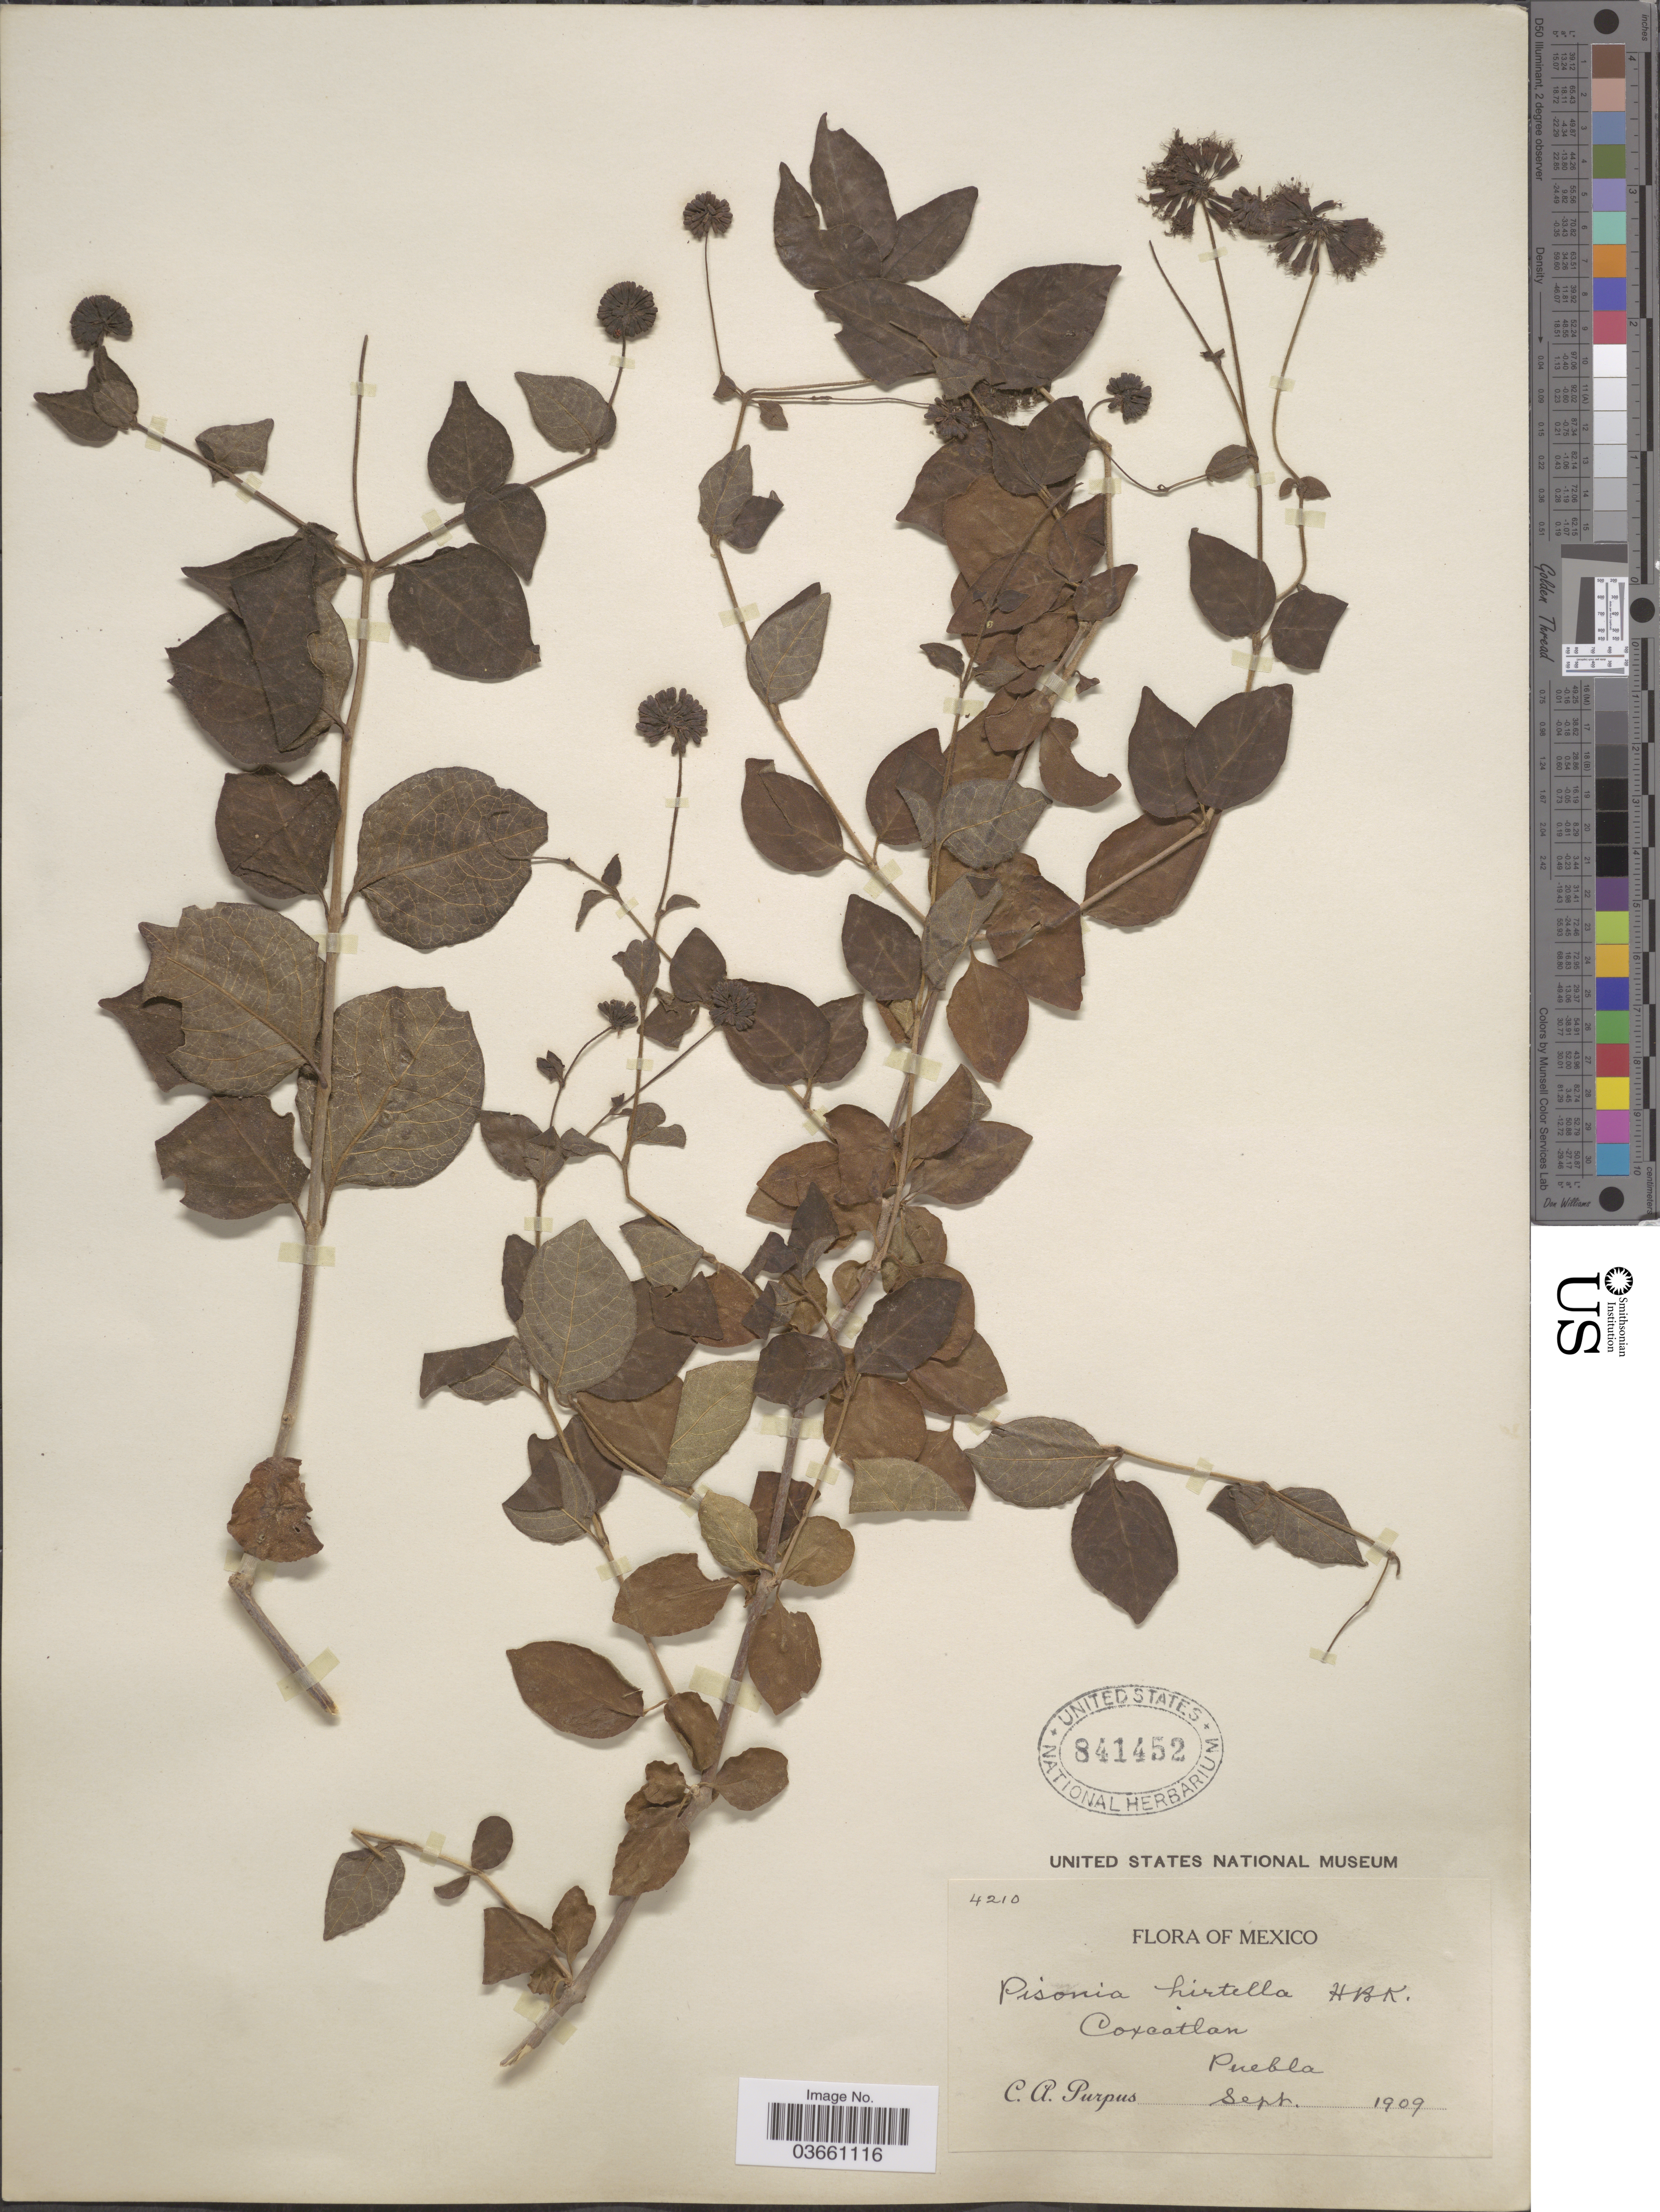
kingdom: Plantae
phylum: Tracheophyta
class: Magnoliopsida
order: Caryophyllales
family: Nyctaginaceae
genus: Pisoniella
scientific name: Pisoniella arborescens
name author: (Lag. & Rodr.) Standl.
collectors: C. A. Purpus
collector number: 4210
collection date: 1909-09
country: Mexico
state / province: Puebla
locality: Coxcatlan.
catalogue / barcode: US 841452